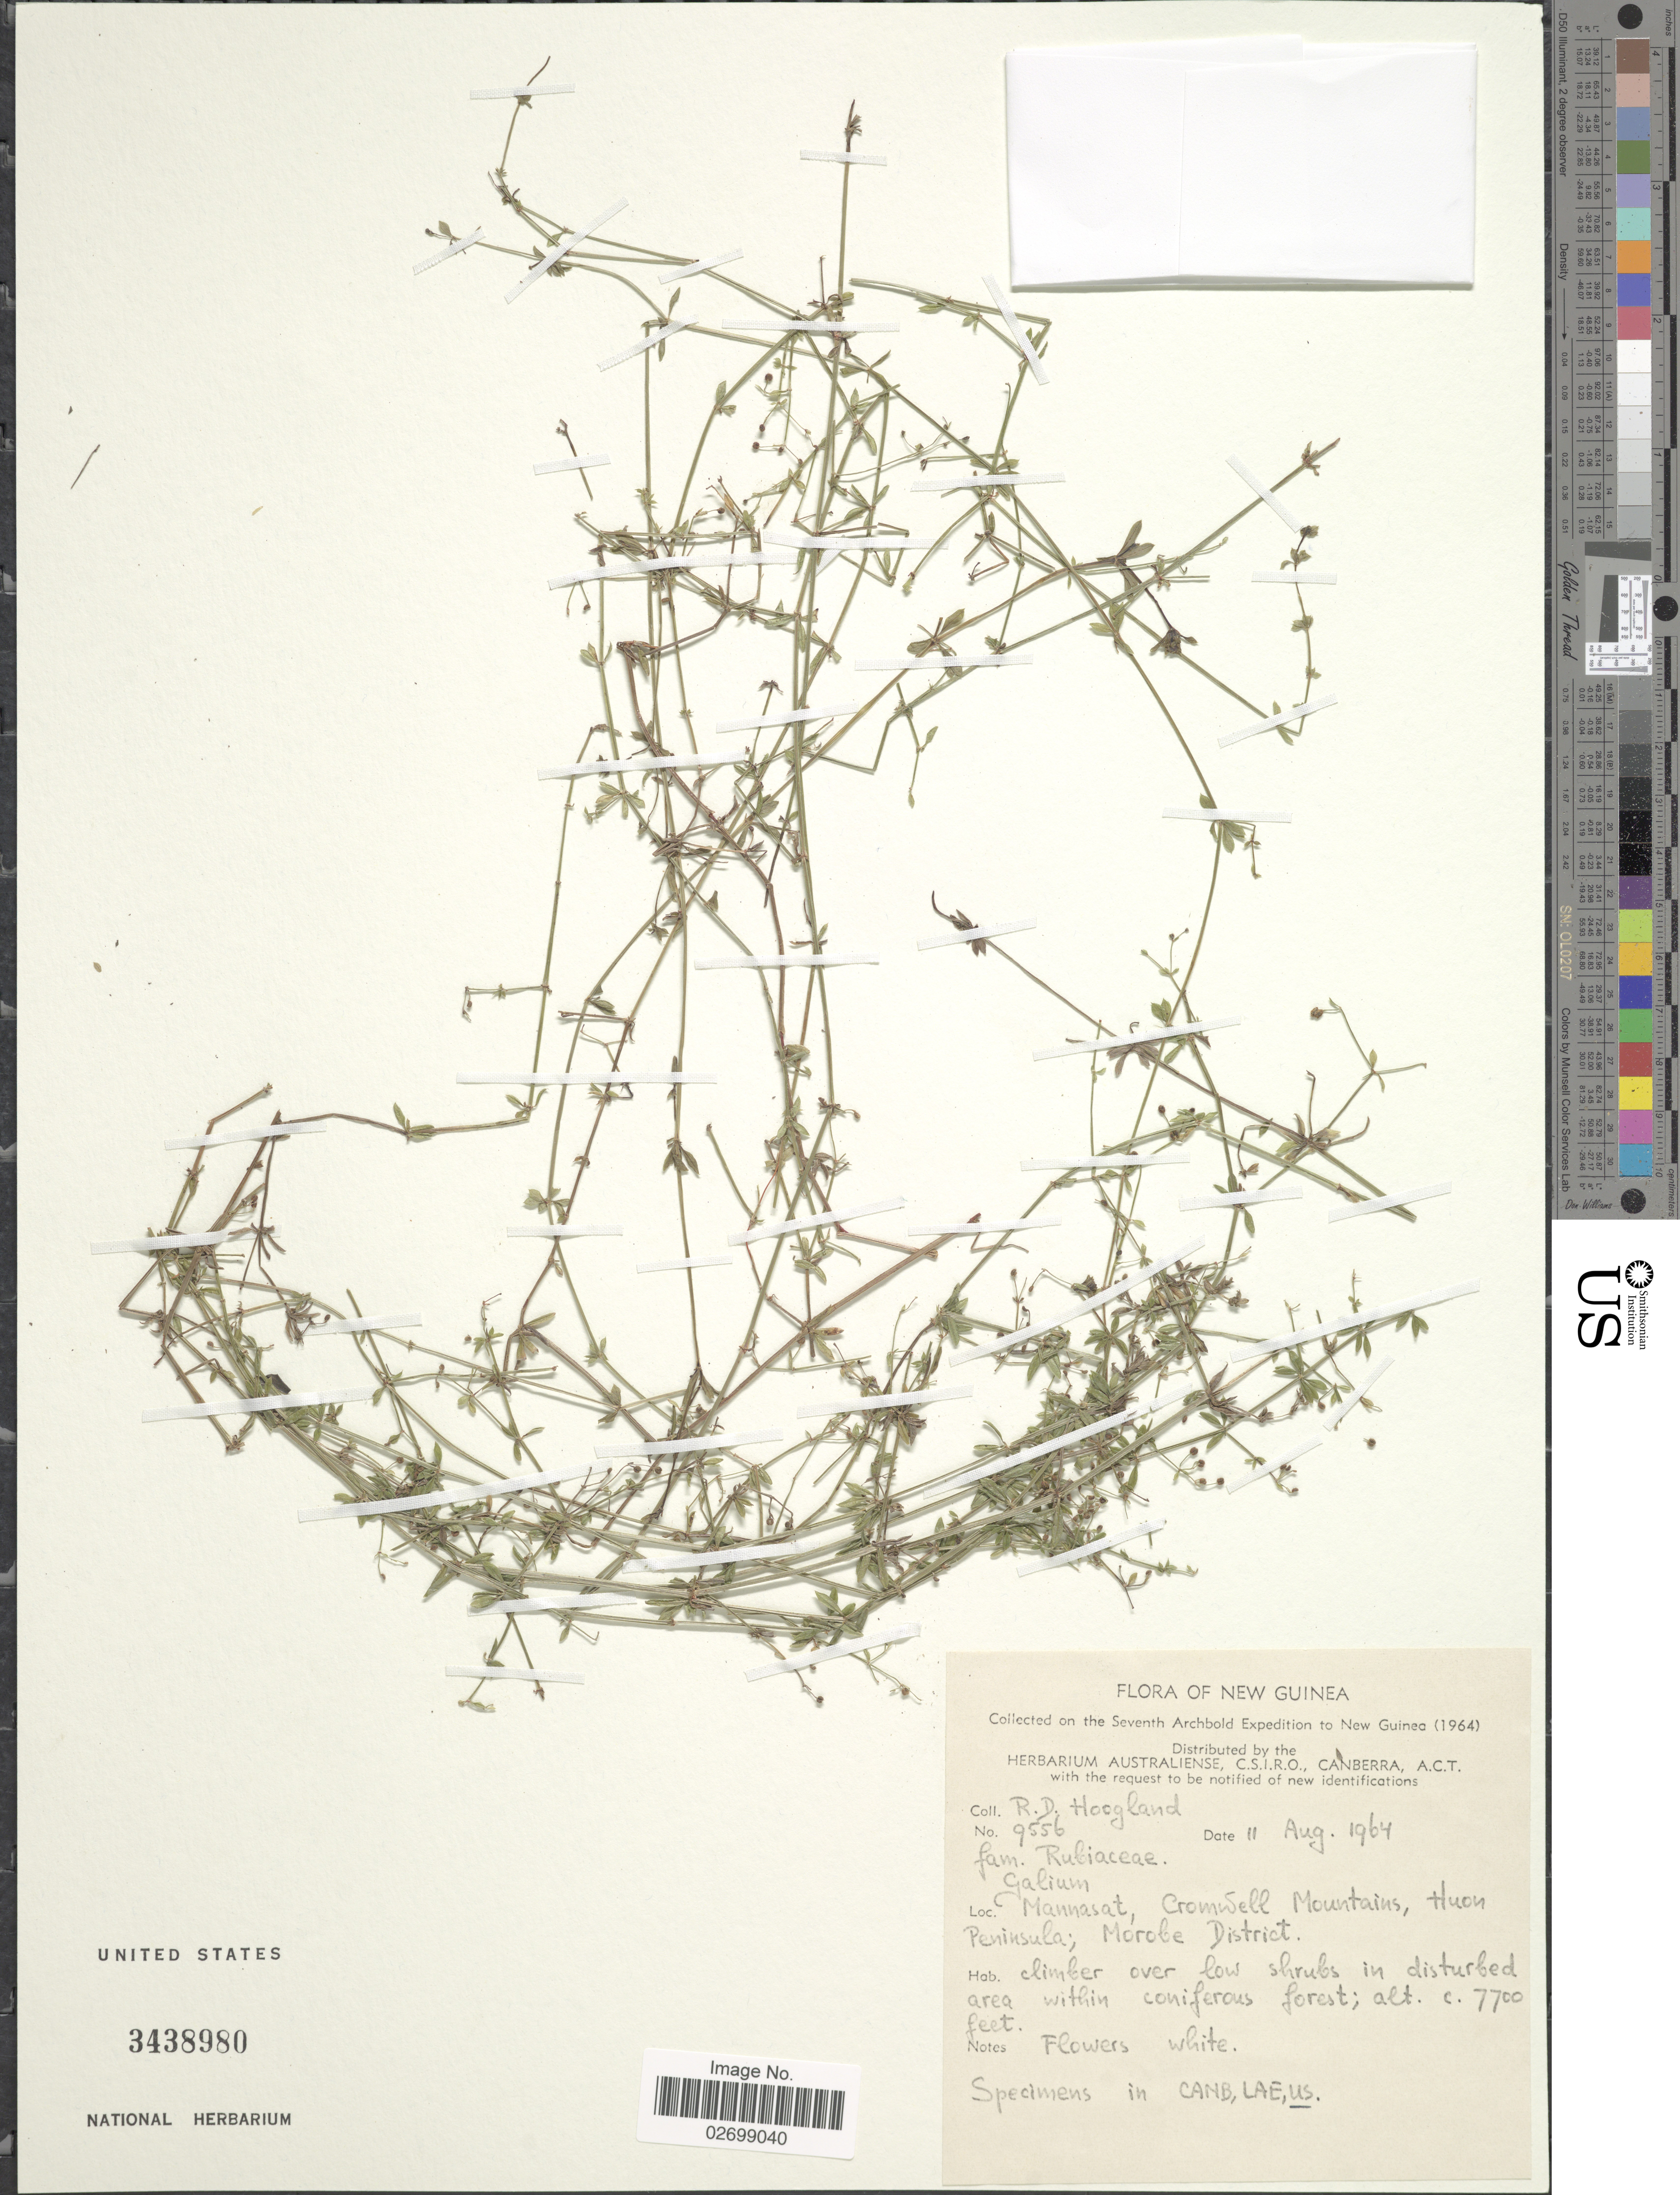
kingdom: Plantae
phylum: Tracheophyta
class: Magnoliopsida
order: Gentianales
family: Rubiaceae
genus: Galium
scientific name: Galium sp.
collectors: R. D. Hoogland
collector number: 9556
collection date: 1964-08-11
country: Papua New Guinea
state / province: Morobe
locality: New Guinea. Mannasat, Cromwell Mountains, Huon Peninsula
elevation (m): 2347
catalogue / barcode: US 3438980